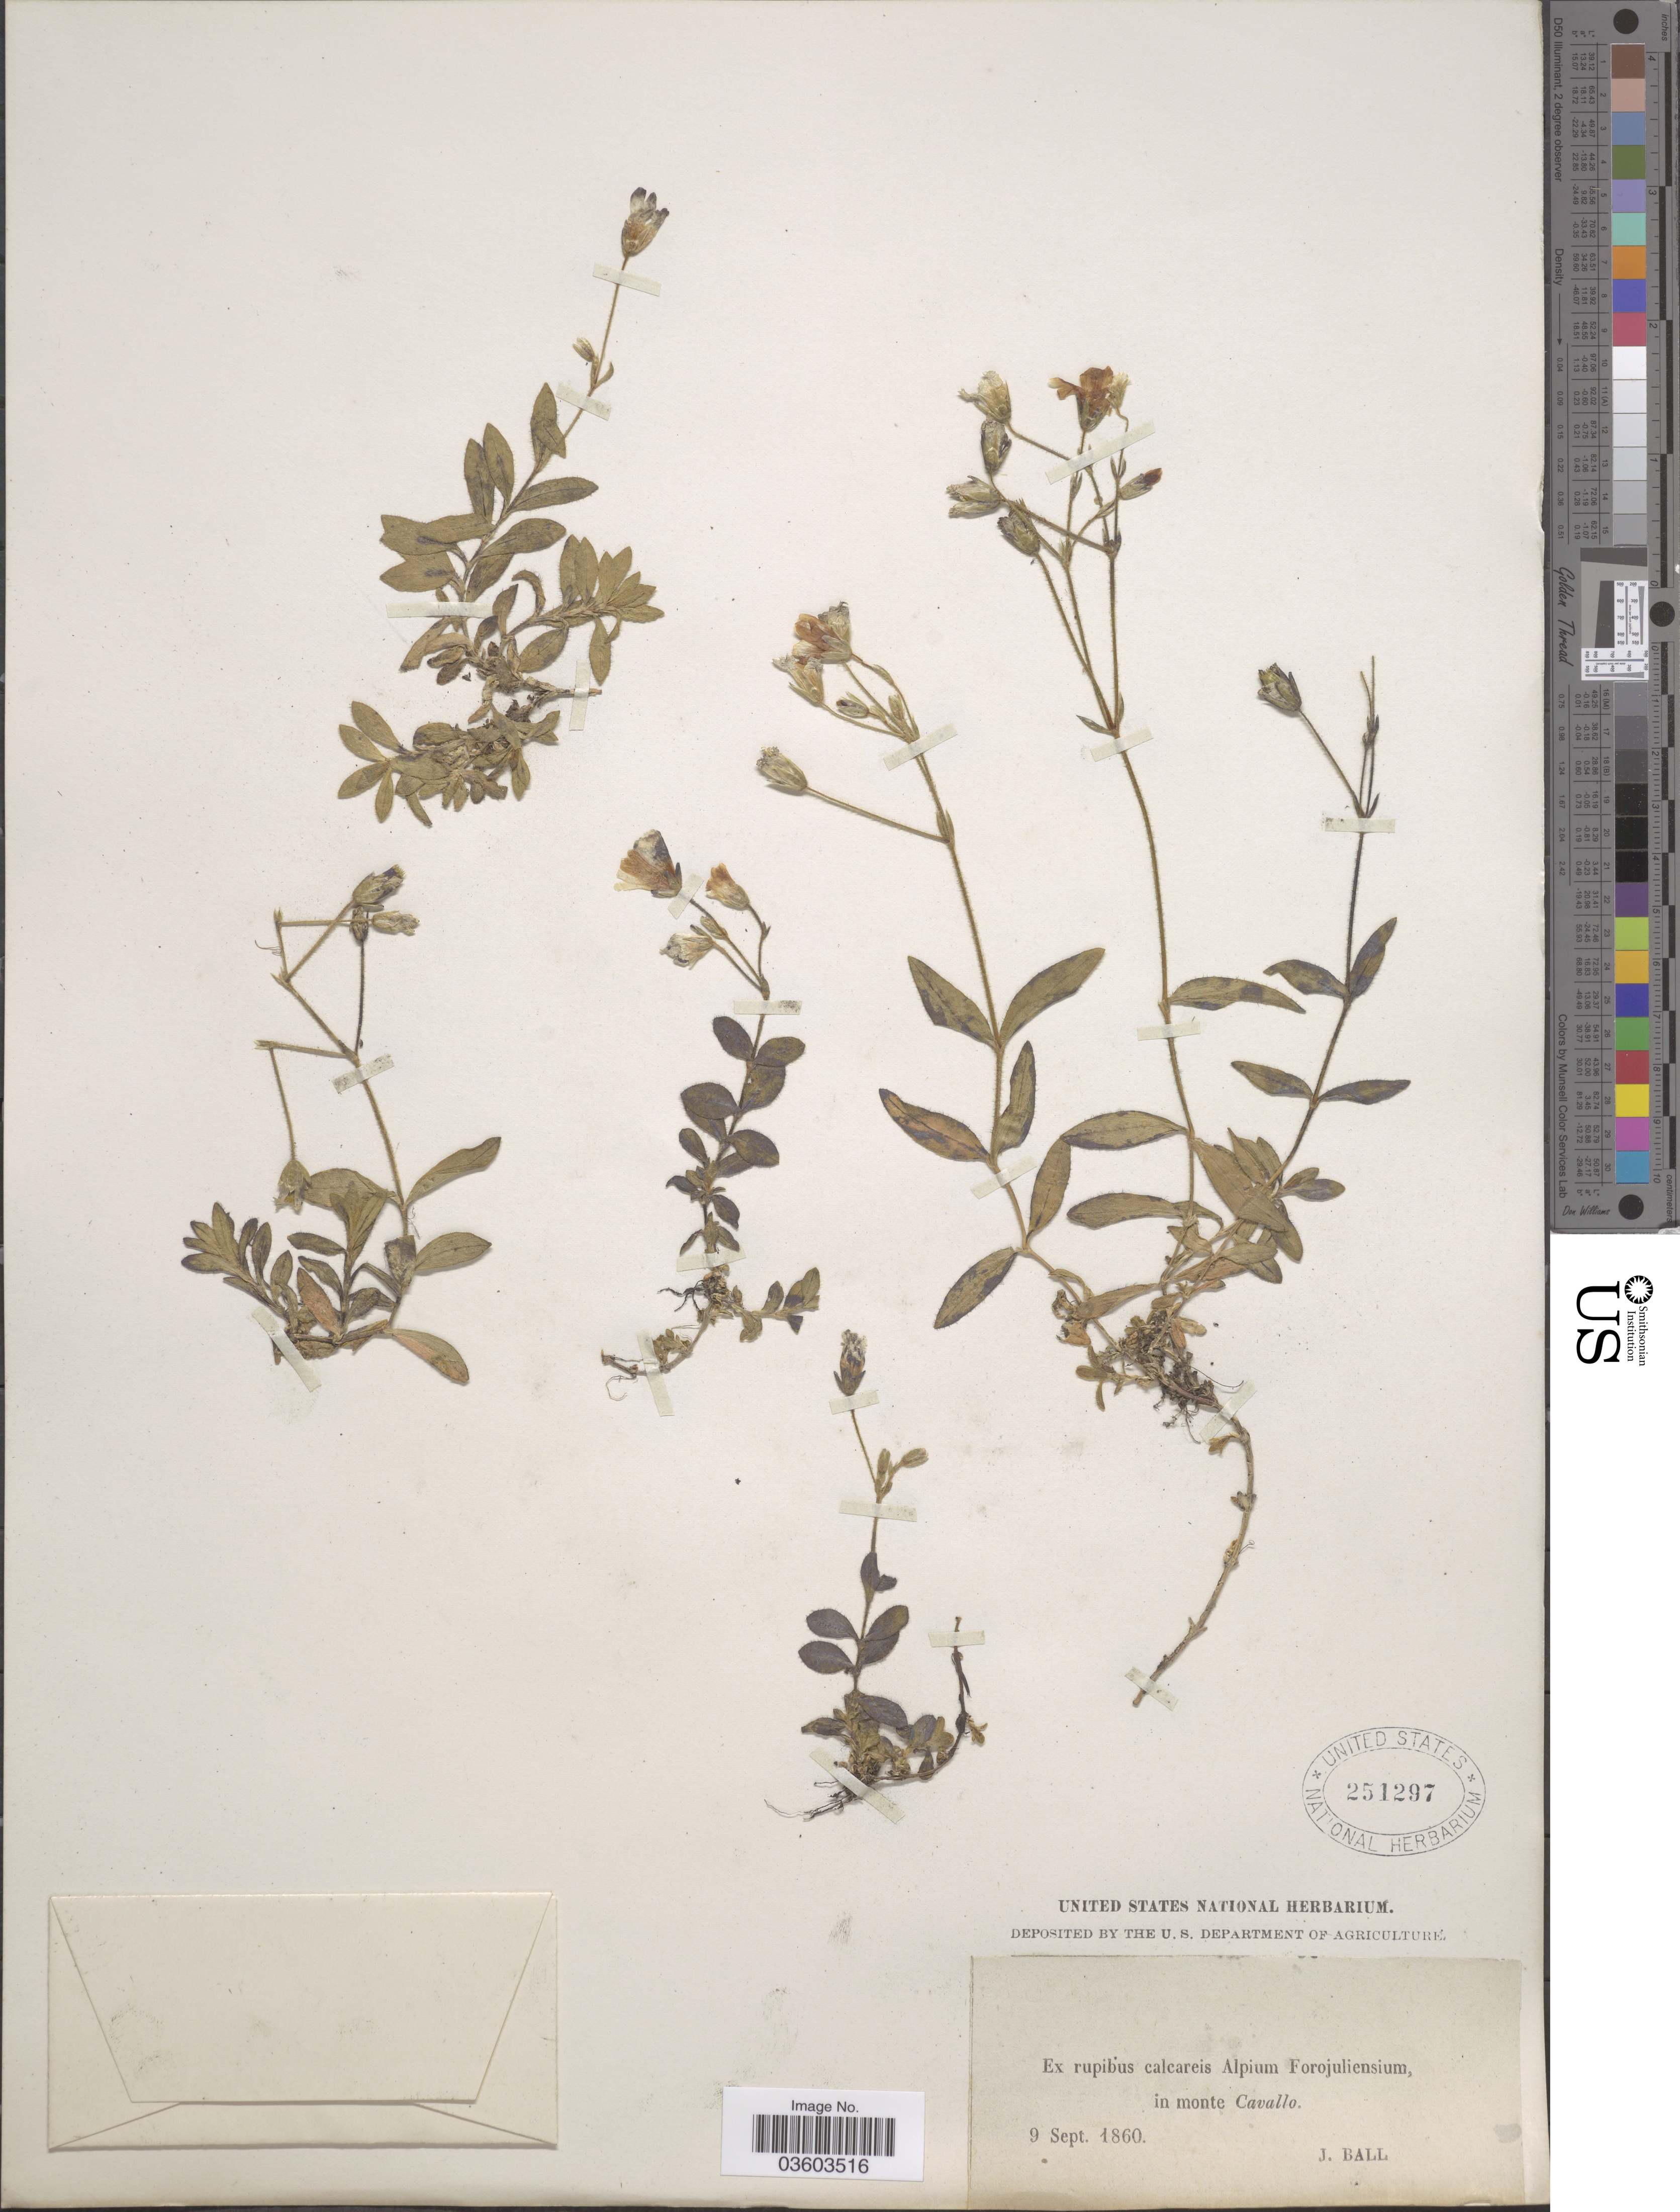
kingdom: Plantae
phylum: Tracheophyta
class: Magnoliopsida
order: Caryophyllales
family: Caryophyllaceae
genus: Cerastium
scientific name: Cerastium sp.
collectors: J. Ball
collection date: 1860-09-09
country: Italy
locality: Ex rupibus calcareis Alpium Forojuliensium, in monte Cavallo.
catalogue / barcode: US 251297